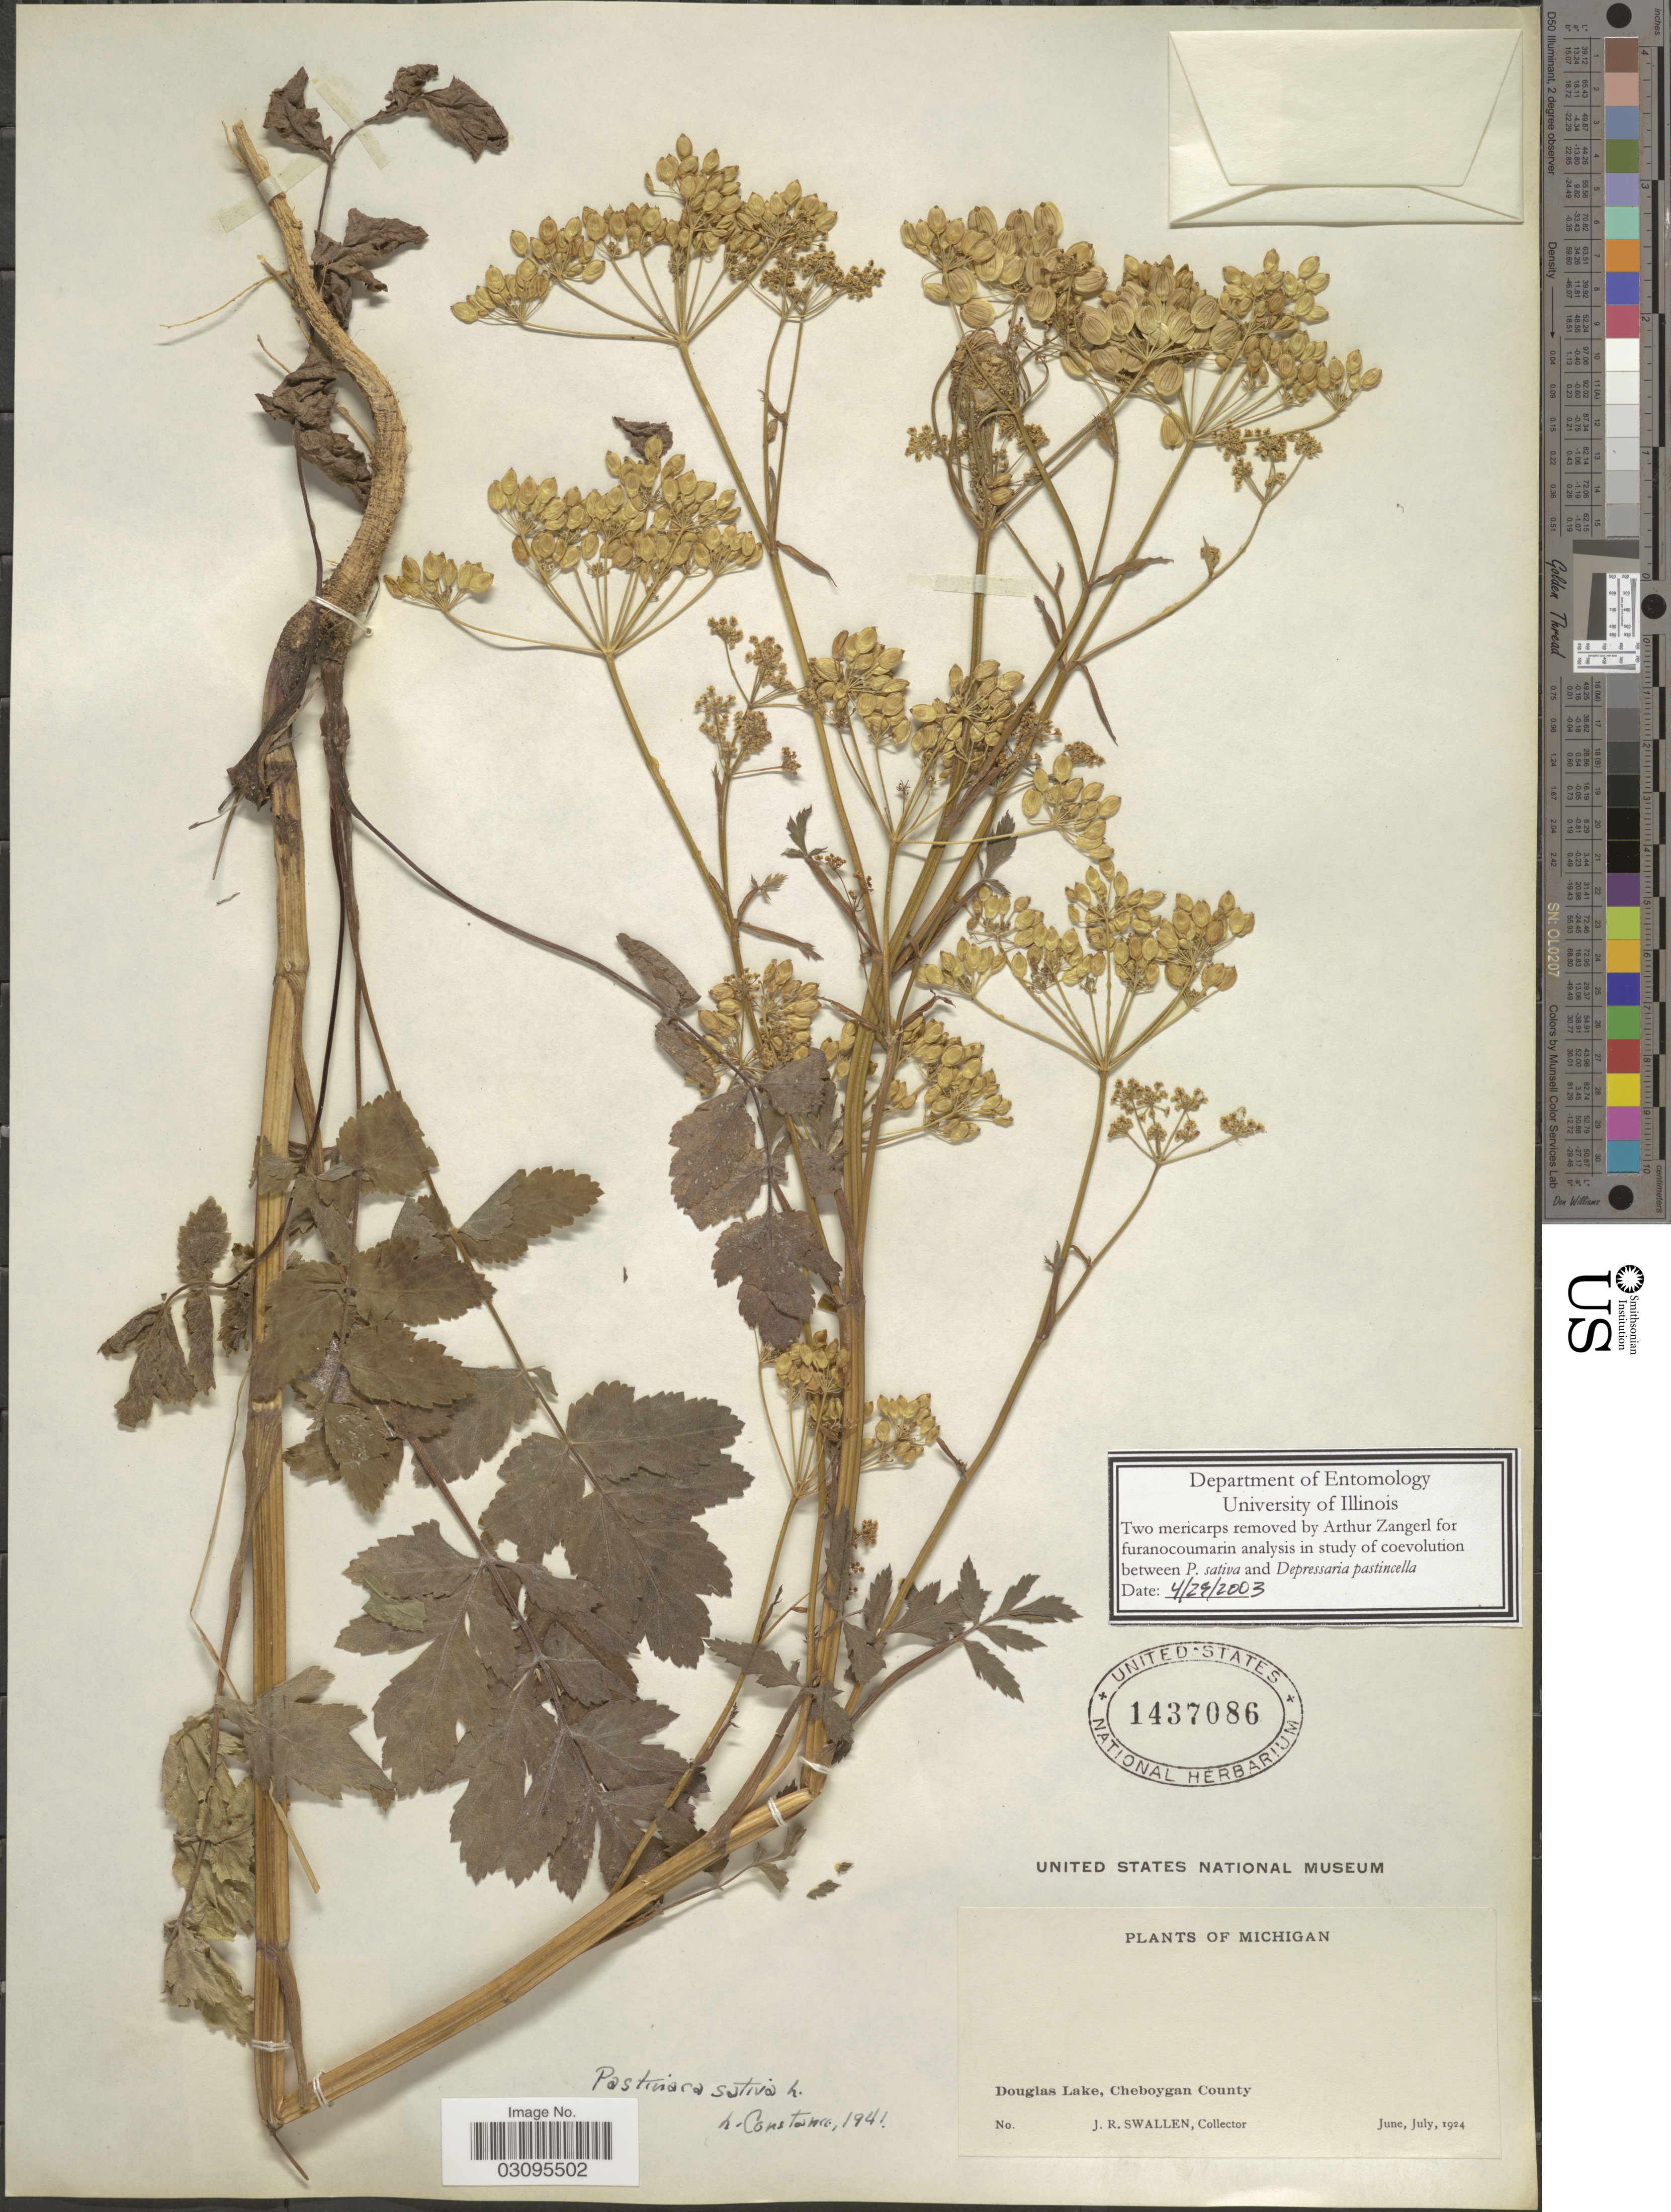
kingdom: Plantae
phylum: Tracheophyta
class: Magnoliopsida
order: Apiales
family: Apiaceae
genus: Pastinaca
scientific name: Pastinaca sativa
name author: L.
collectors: J. R. Swallen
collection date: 1924-06/1924-07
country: United States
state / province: Michigan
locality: Douglas Lake, Cheboygan County.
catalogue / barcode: US 1437086